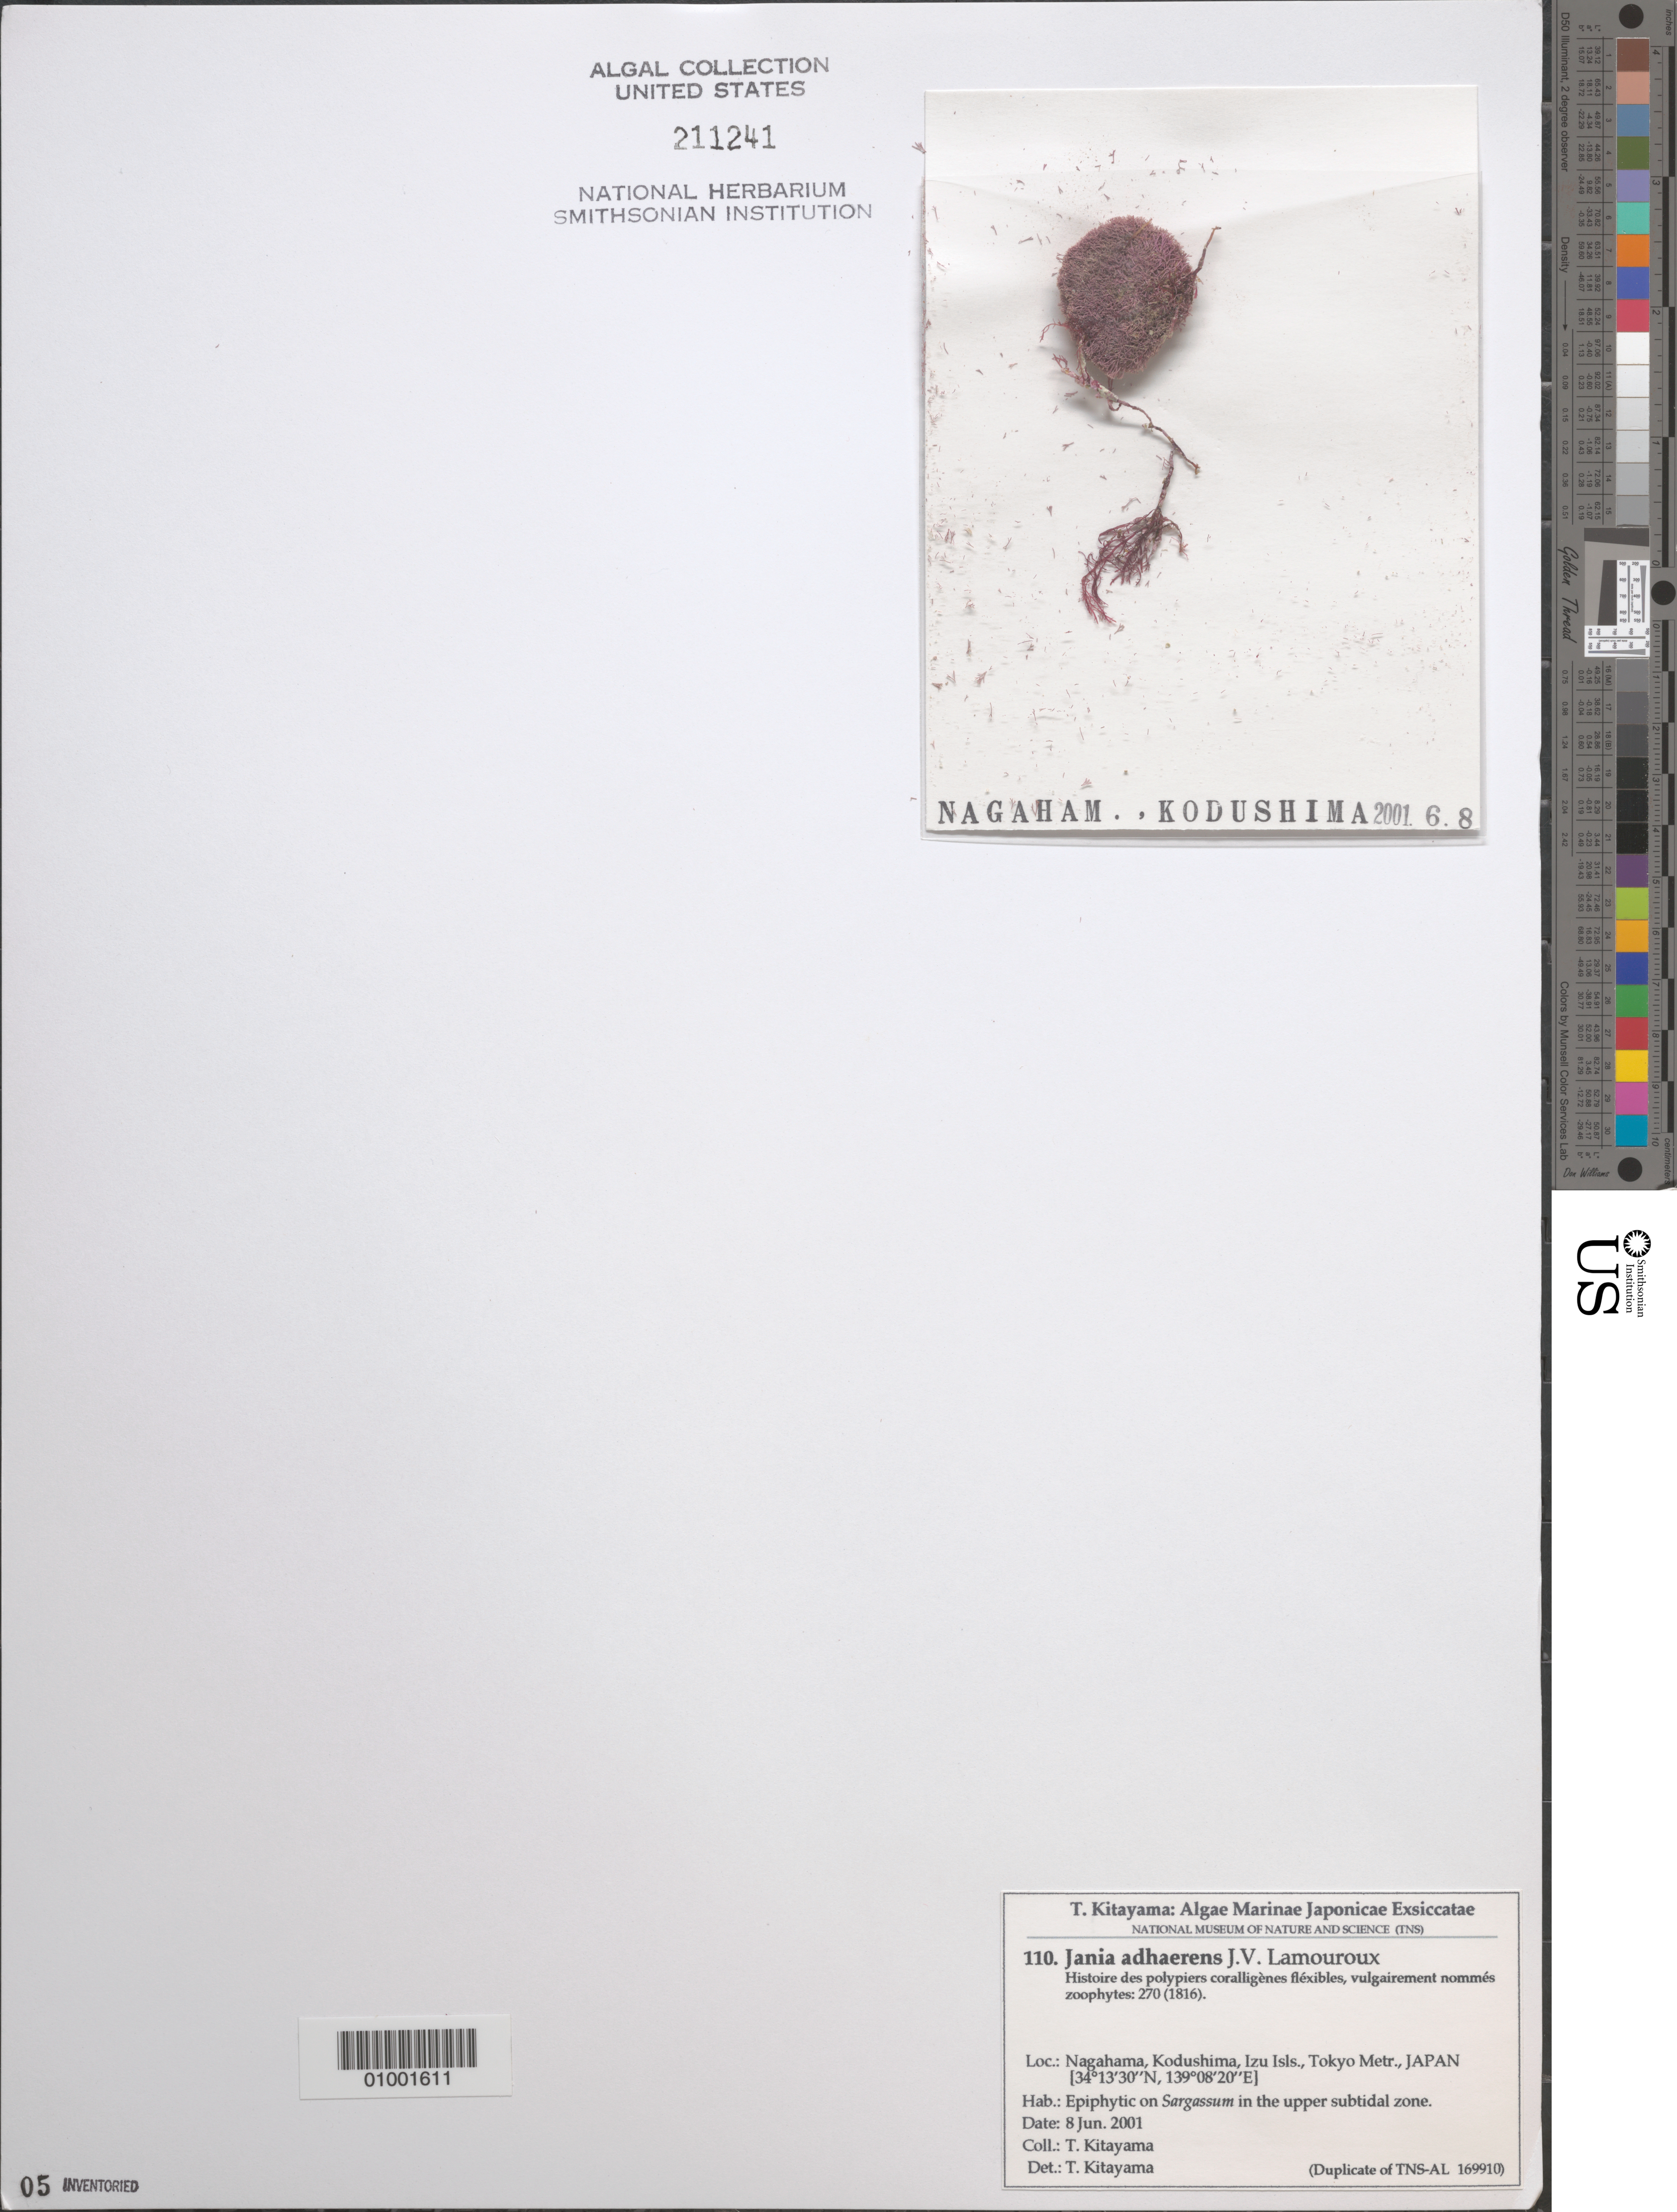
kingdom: Plantae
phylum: Rhodophyta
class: Florideophyceae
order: Corallinales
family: Corallinaceae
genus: Jania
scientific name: Jania pedunculatum var. adhaerens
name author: (J.V.Lamouroux) A.S.Harvey et al.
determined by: Algae name updating Project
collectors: T. Kitayama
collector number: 110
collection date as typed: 08 Jun 2001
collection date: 2001-06-08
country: Japan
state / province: Tokyo, Federal City of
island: Kodushima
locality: Nagahama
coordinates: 34 13'30"N, 139 08'20"E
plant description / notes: Kitayama, T., Algae Marinae Japonicae Exsiccatae, Fasc. V (Nos. 101-125)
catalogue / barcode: US 211241